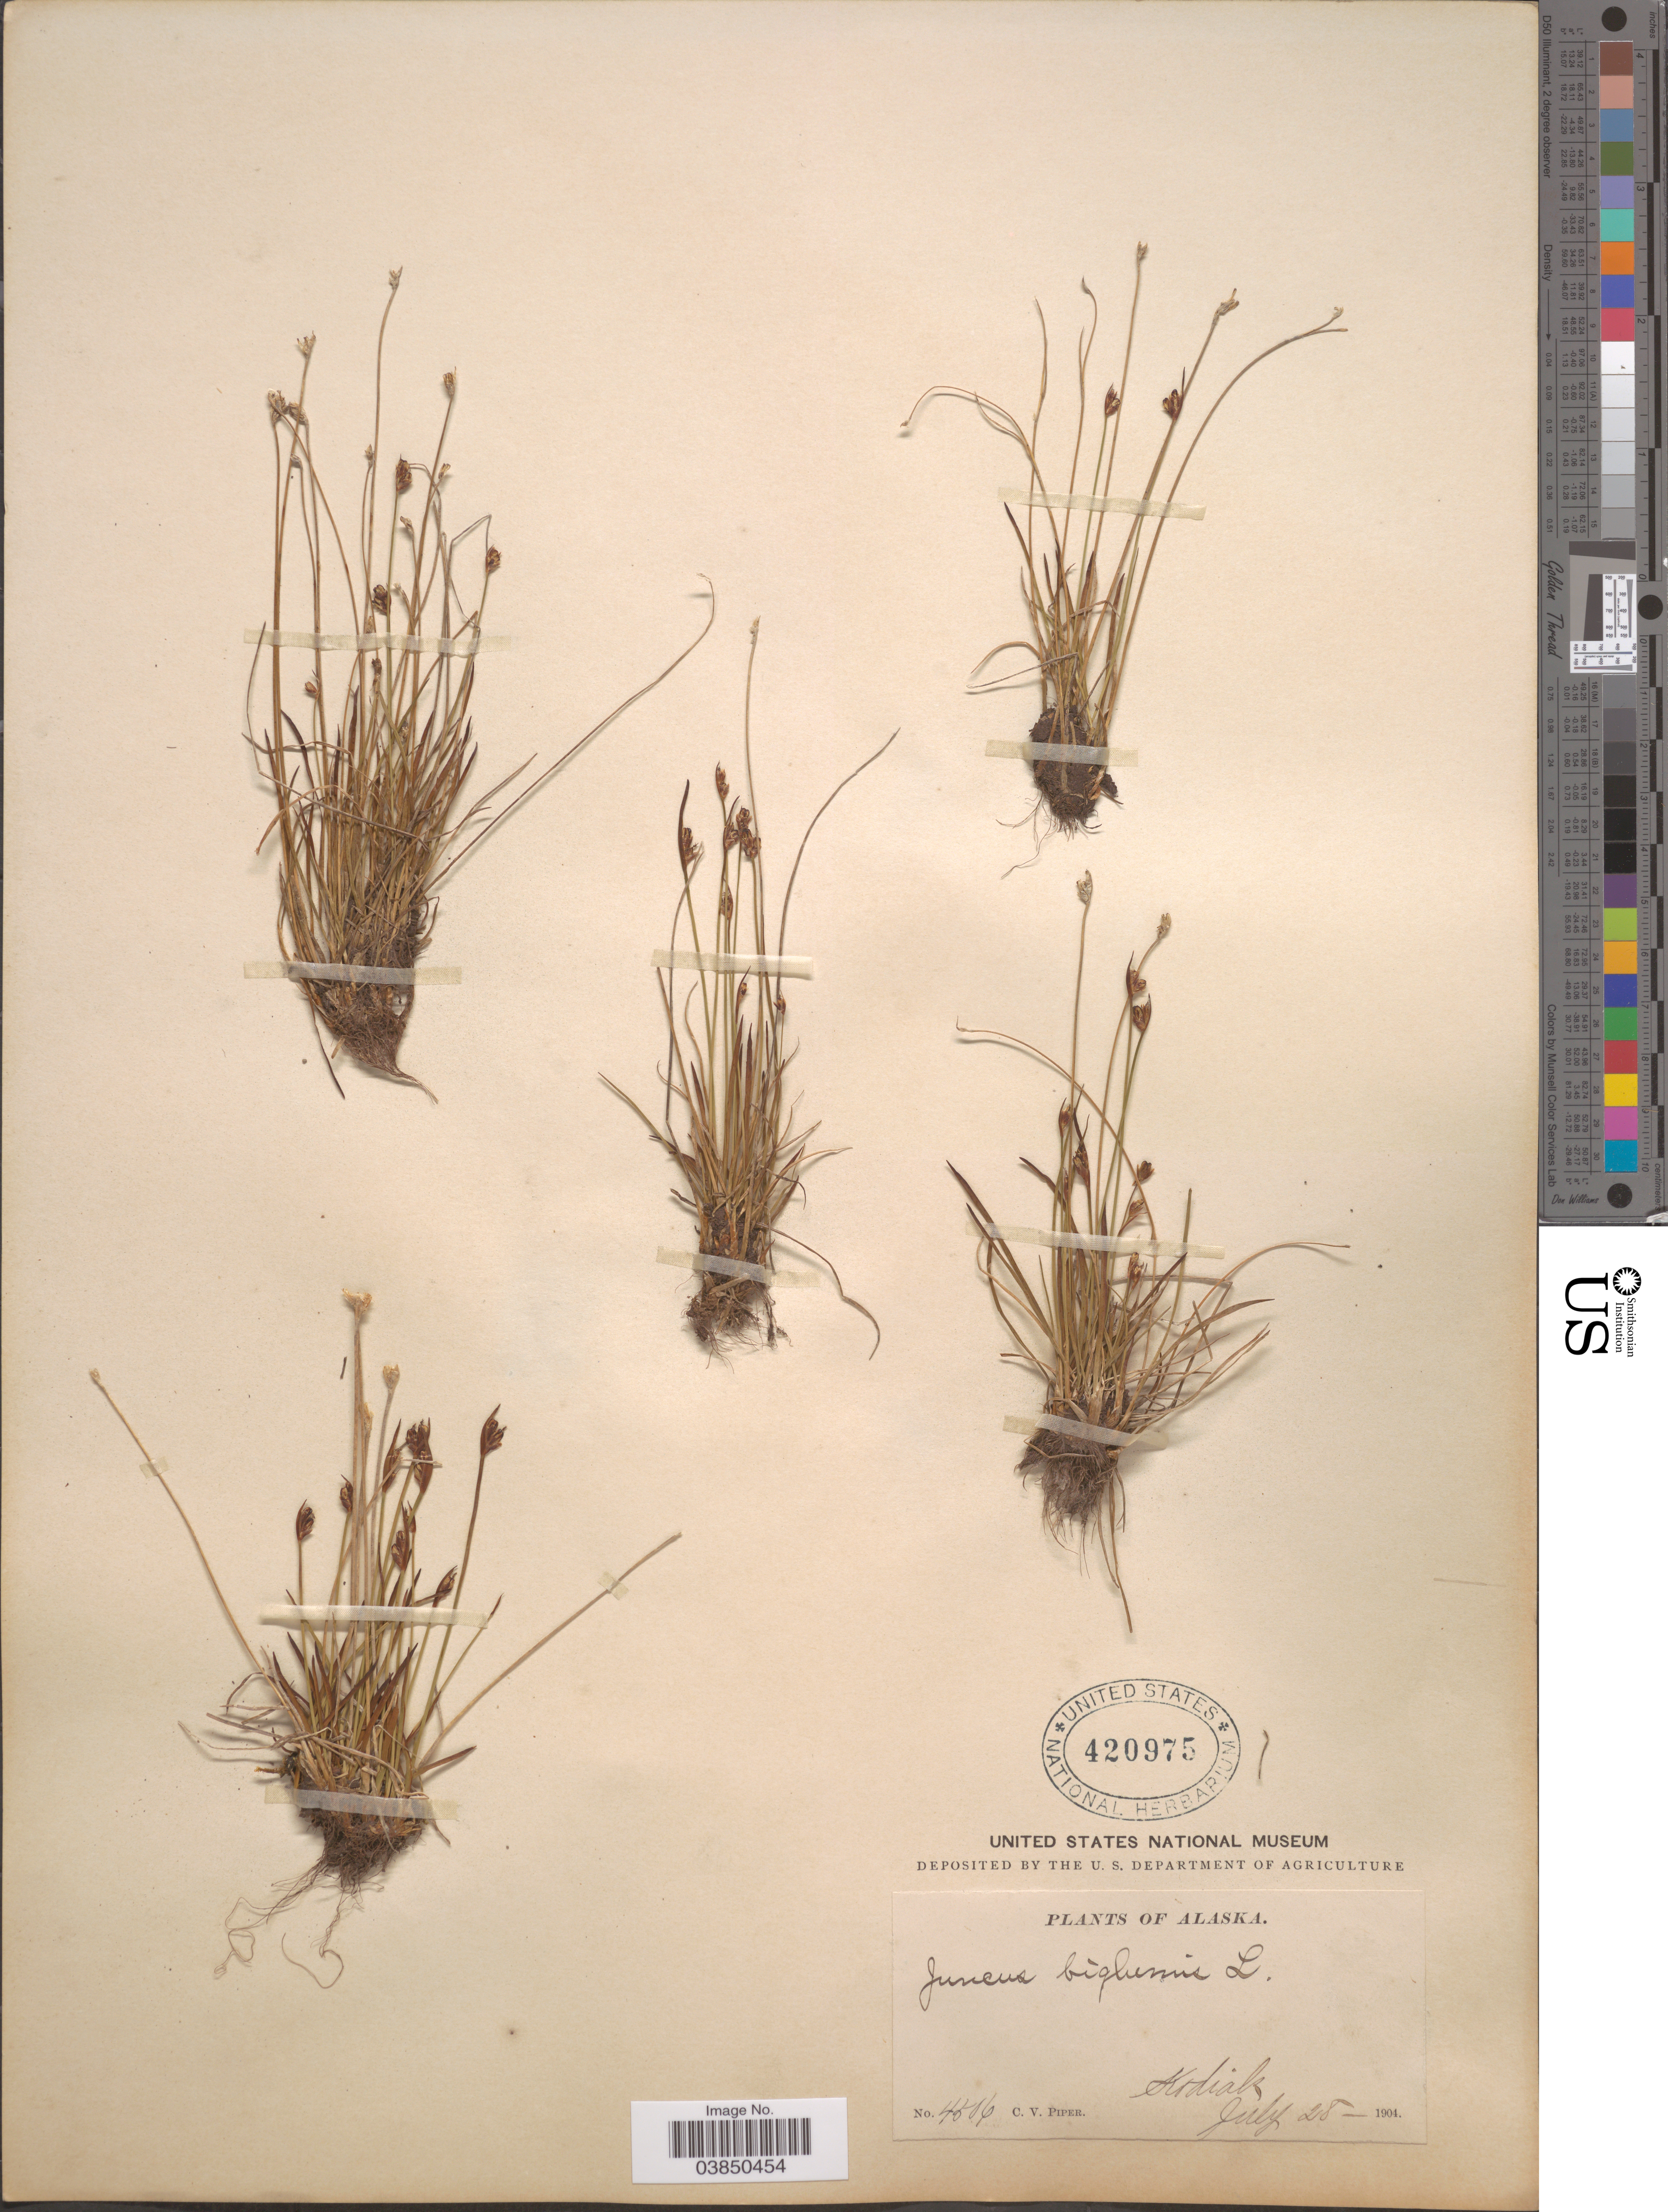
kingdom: Plantae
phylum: Tracheophyta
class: Liliopsida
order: Poales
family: Juncaceae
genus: Juncus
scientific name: Juncus biglumis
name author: L.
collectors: C. V. Piper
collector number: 4506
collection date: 1904-07-28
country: United States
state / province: Alaska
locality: Kodiak.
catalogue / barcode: US 420975